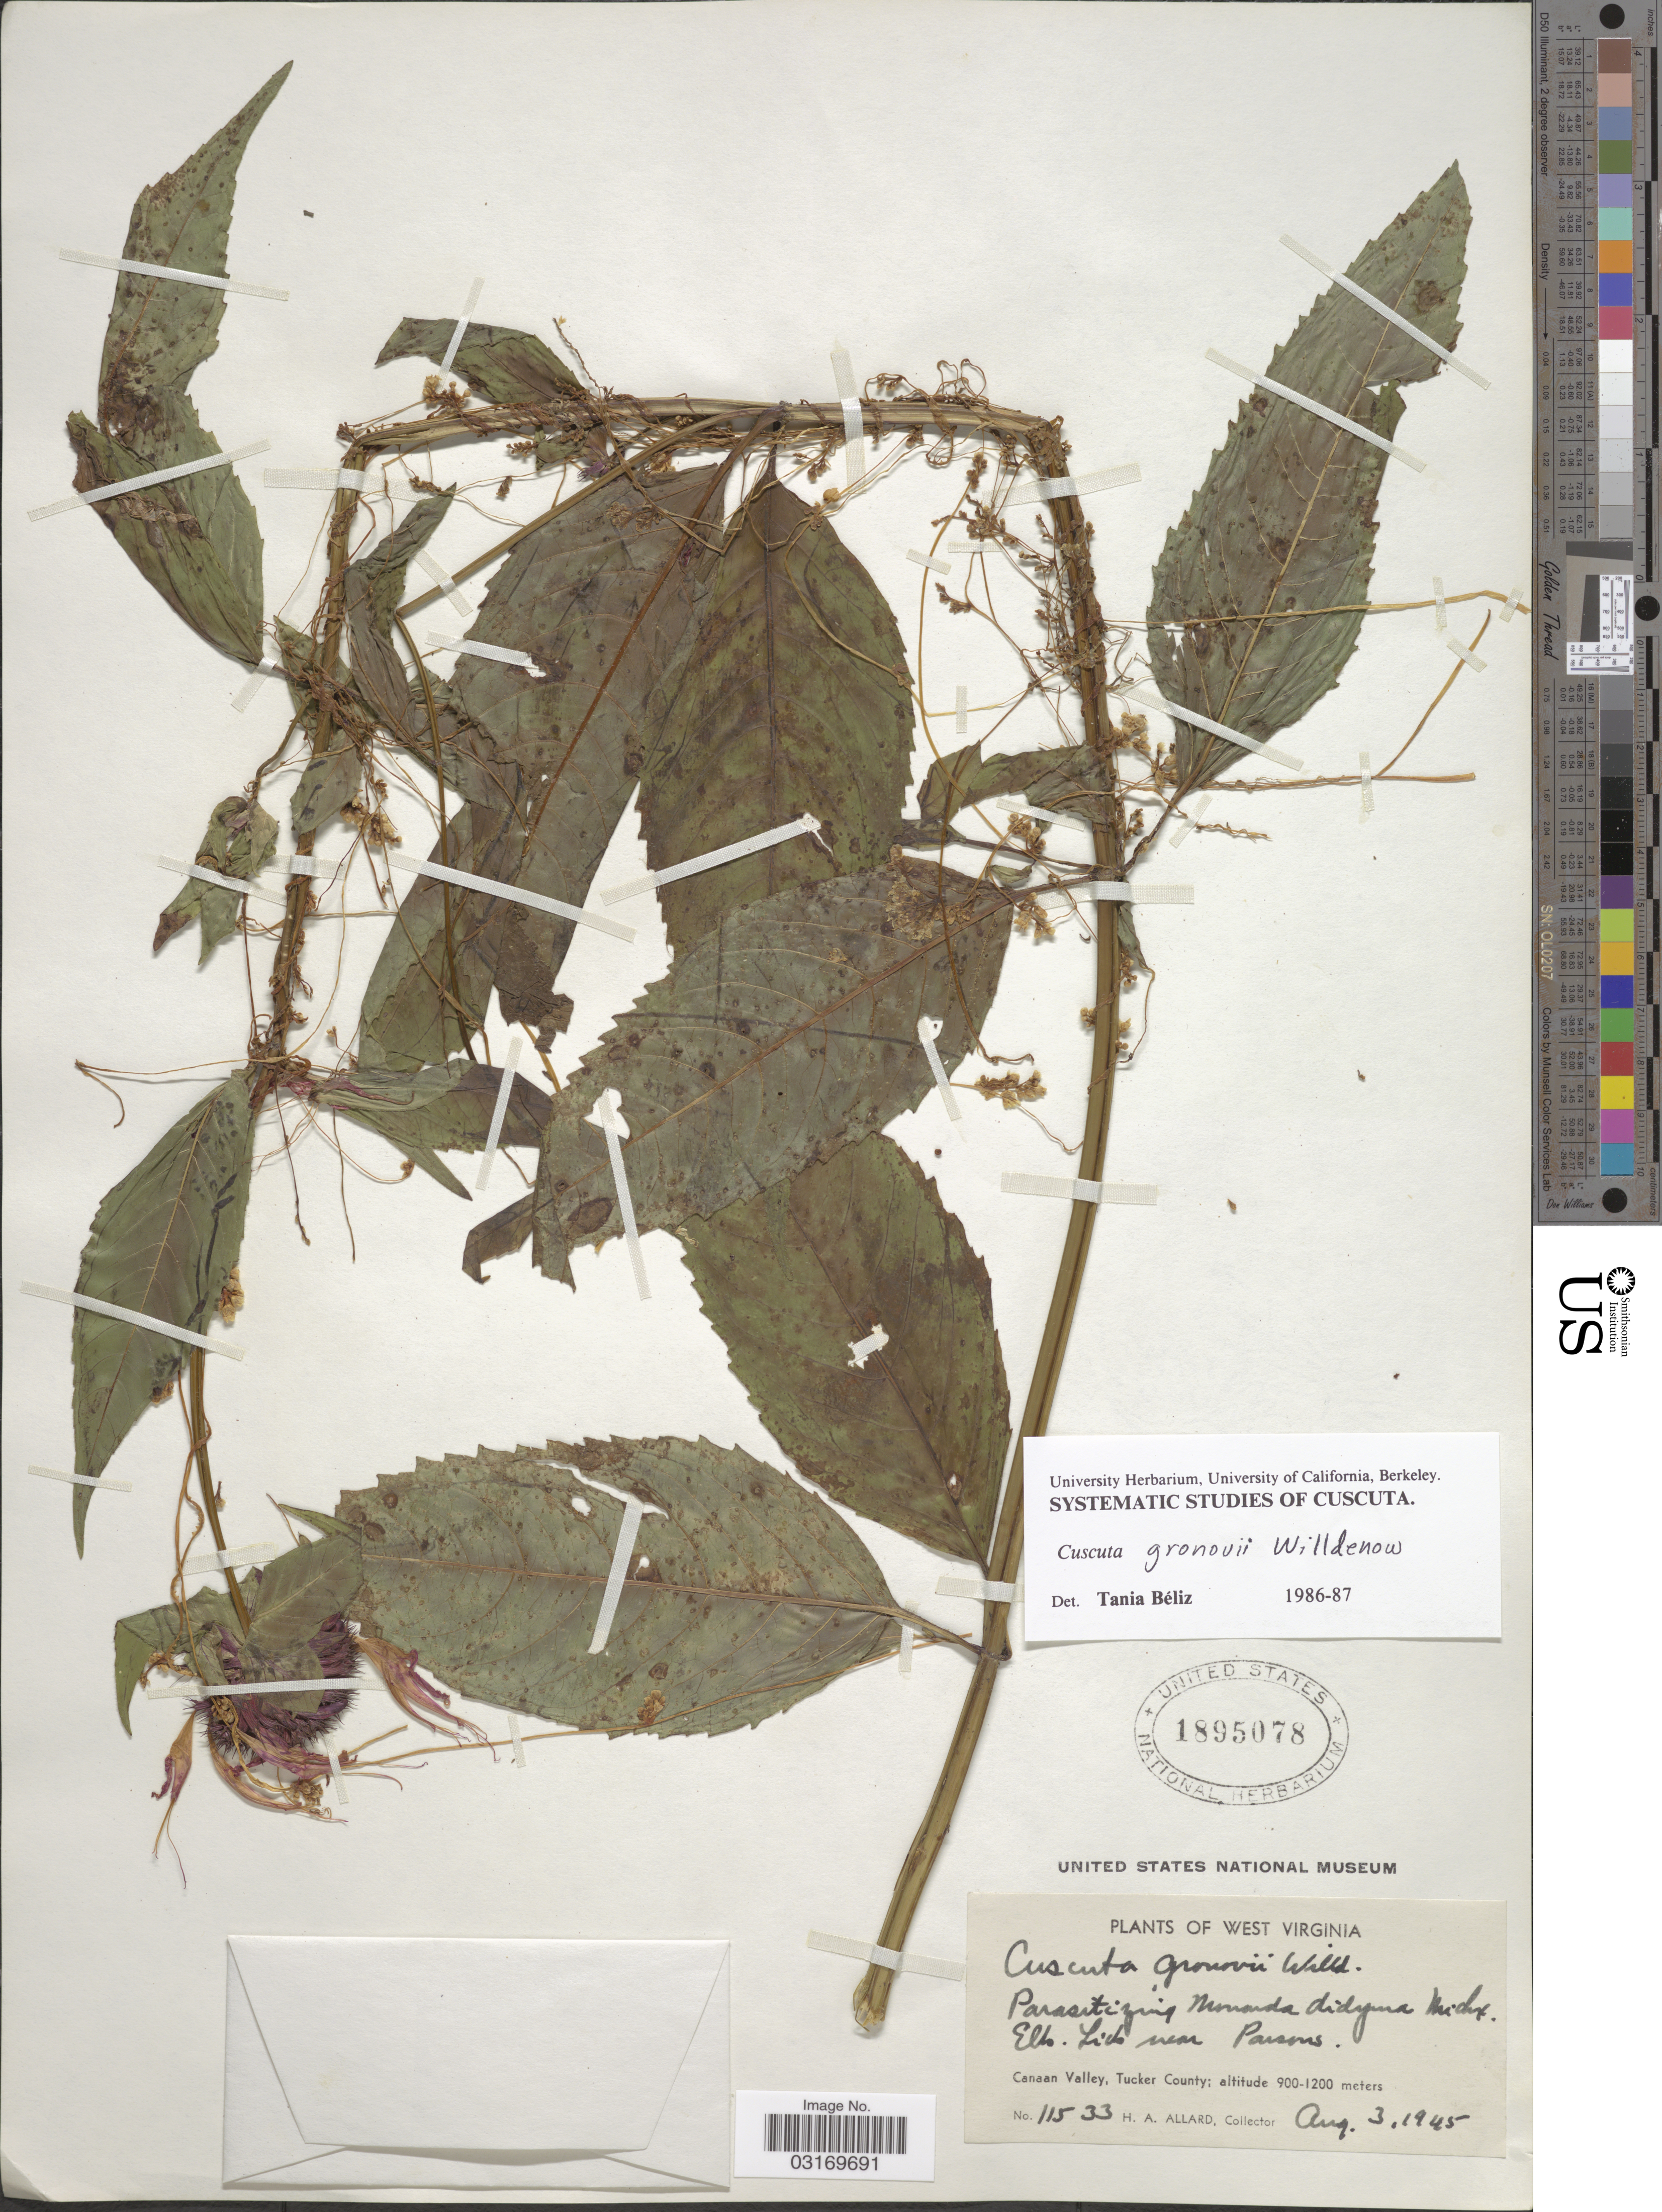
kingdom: Plantae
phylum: Tracheophyta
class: Magnoliopsida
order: Solanales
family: Convolvulaceae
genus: Cuscuta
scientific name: Cuscuta gronovii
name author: Willd. ex Schult.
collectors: H. A. Allard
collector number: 11533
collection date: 1945-08-03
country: United States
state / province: West Virginia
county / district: Tucker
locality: Elk Lick near Parsons. Canaan Valley, Tucker County.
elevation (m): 900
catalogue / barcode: US 1895078